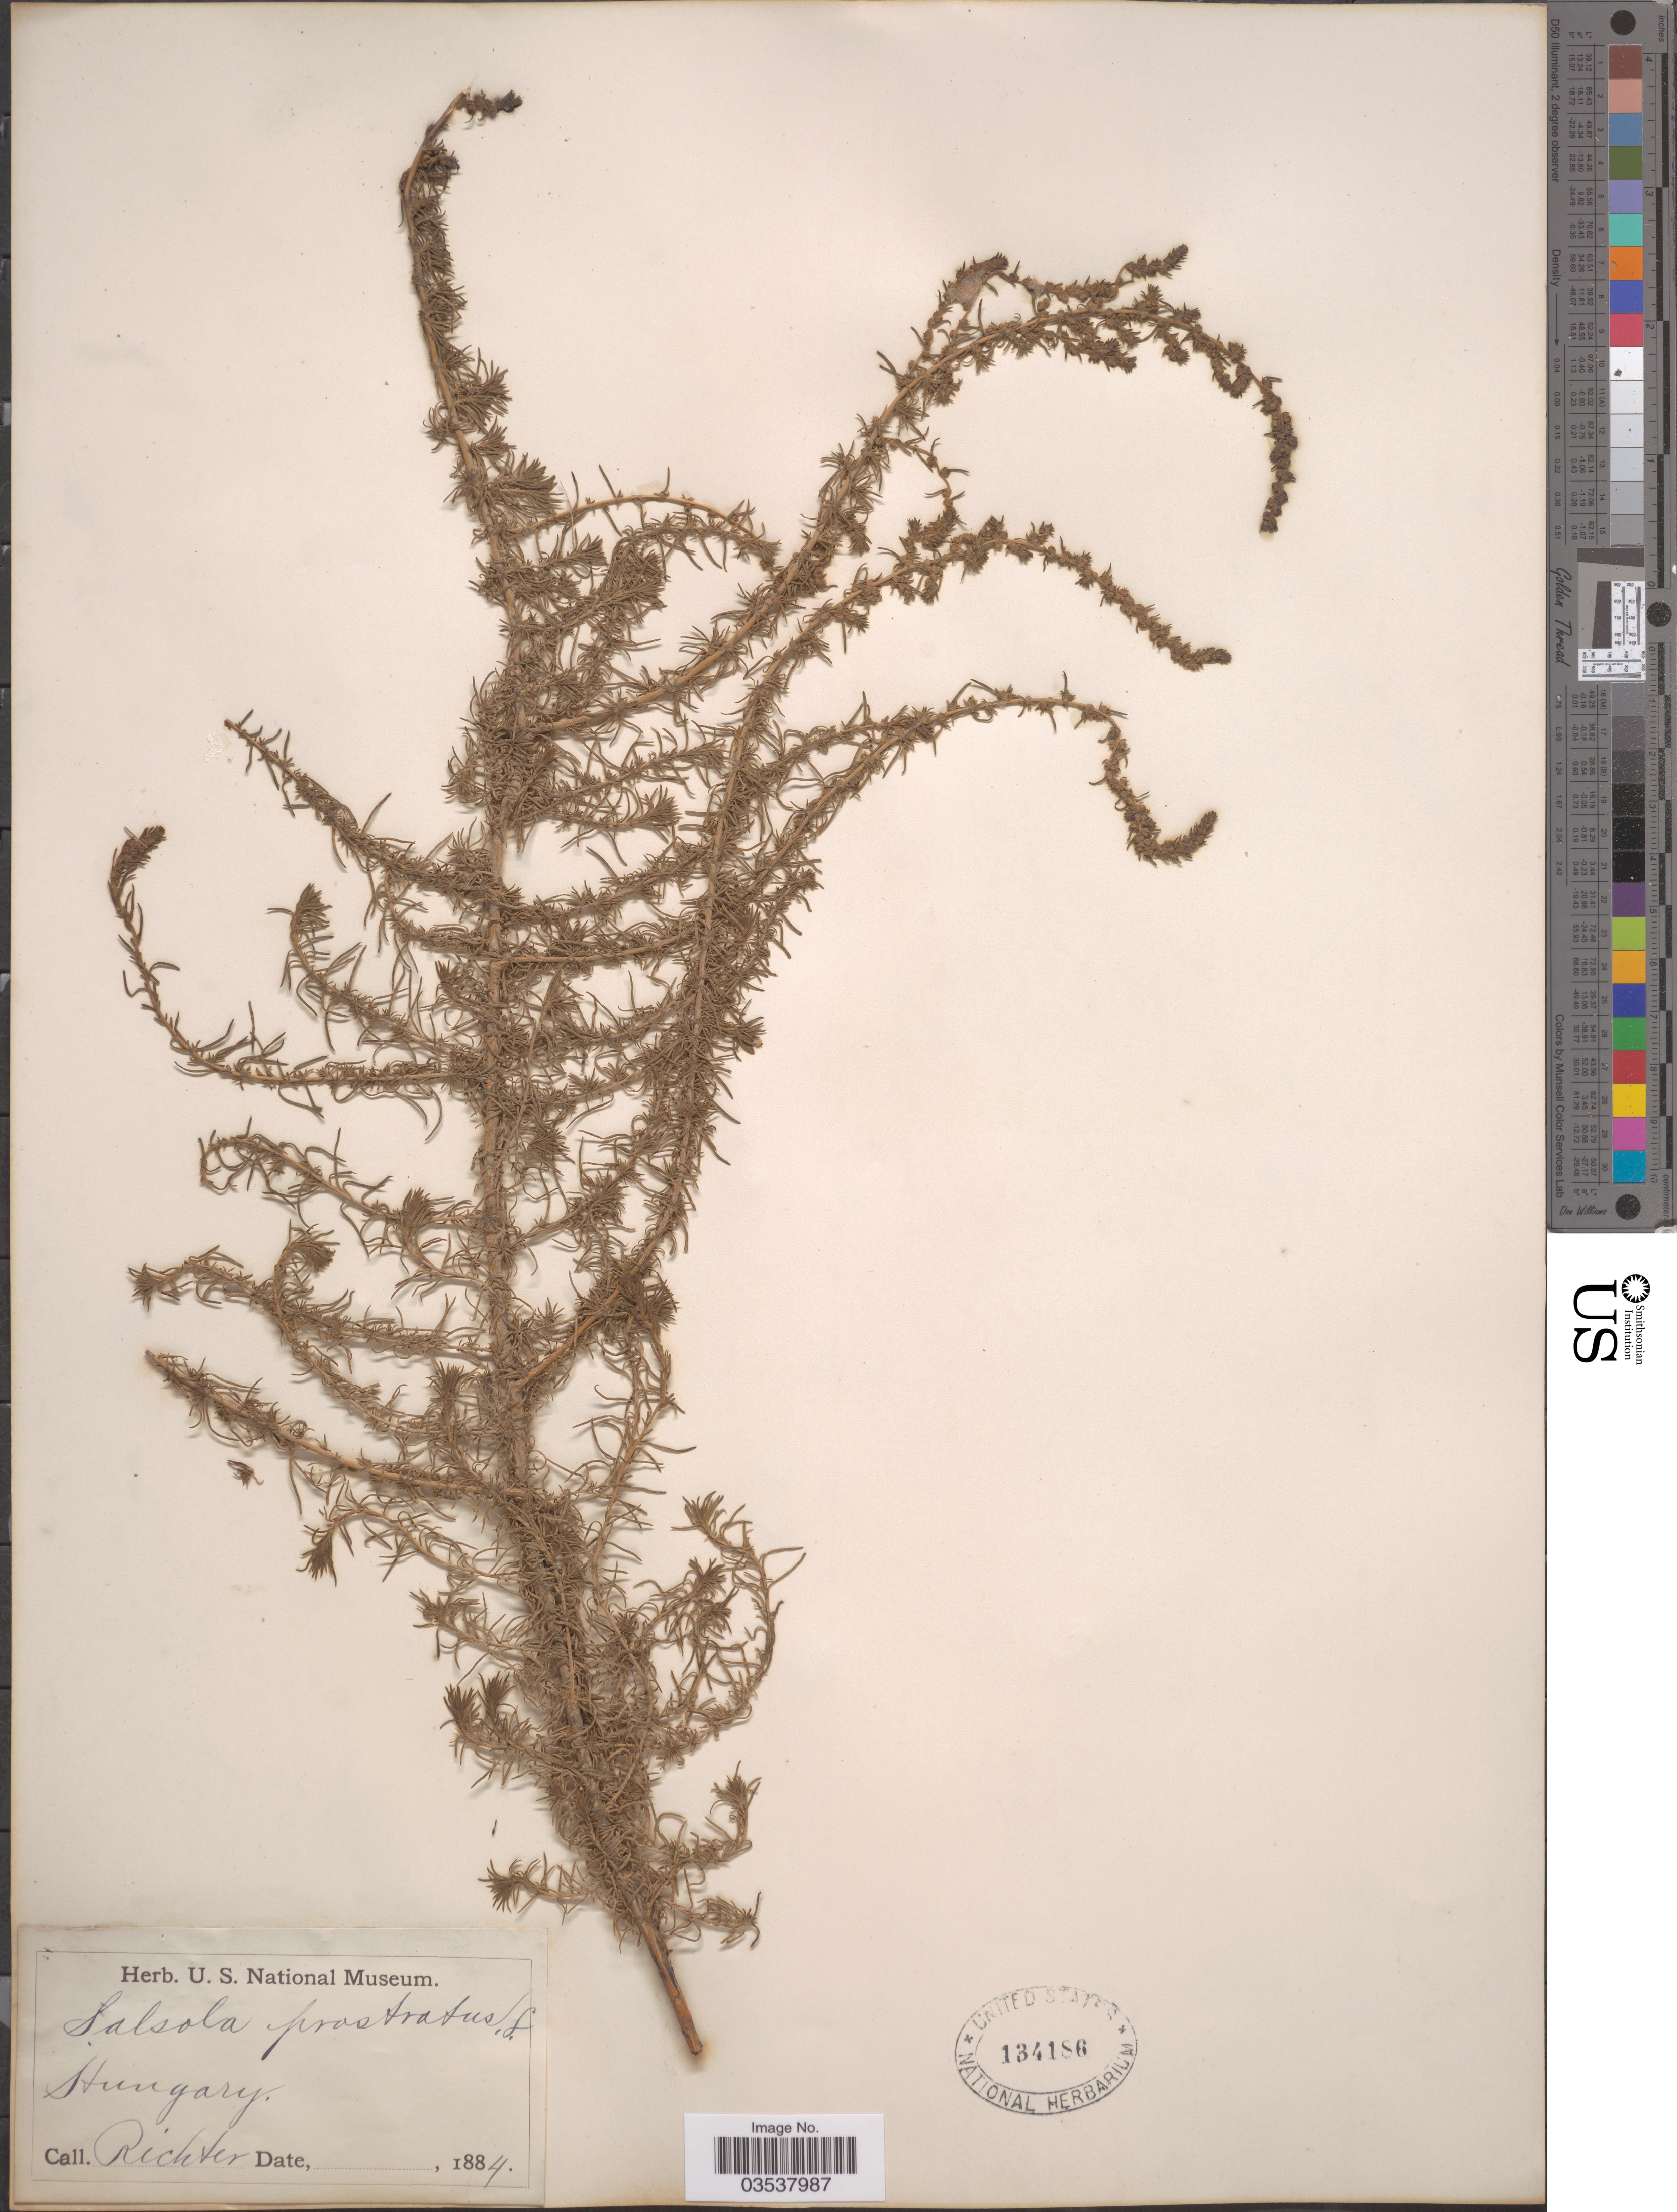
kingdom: Plantae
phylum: Tracheophyta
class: Magnoliopsida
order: Caryophyllales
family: Amaranthaceae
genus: Bassia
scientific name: Bassia prostrata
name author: (L.) Beck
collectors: -- Richter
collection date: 1884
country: Hungary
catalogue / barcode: US 134186